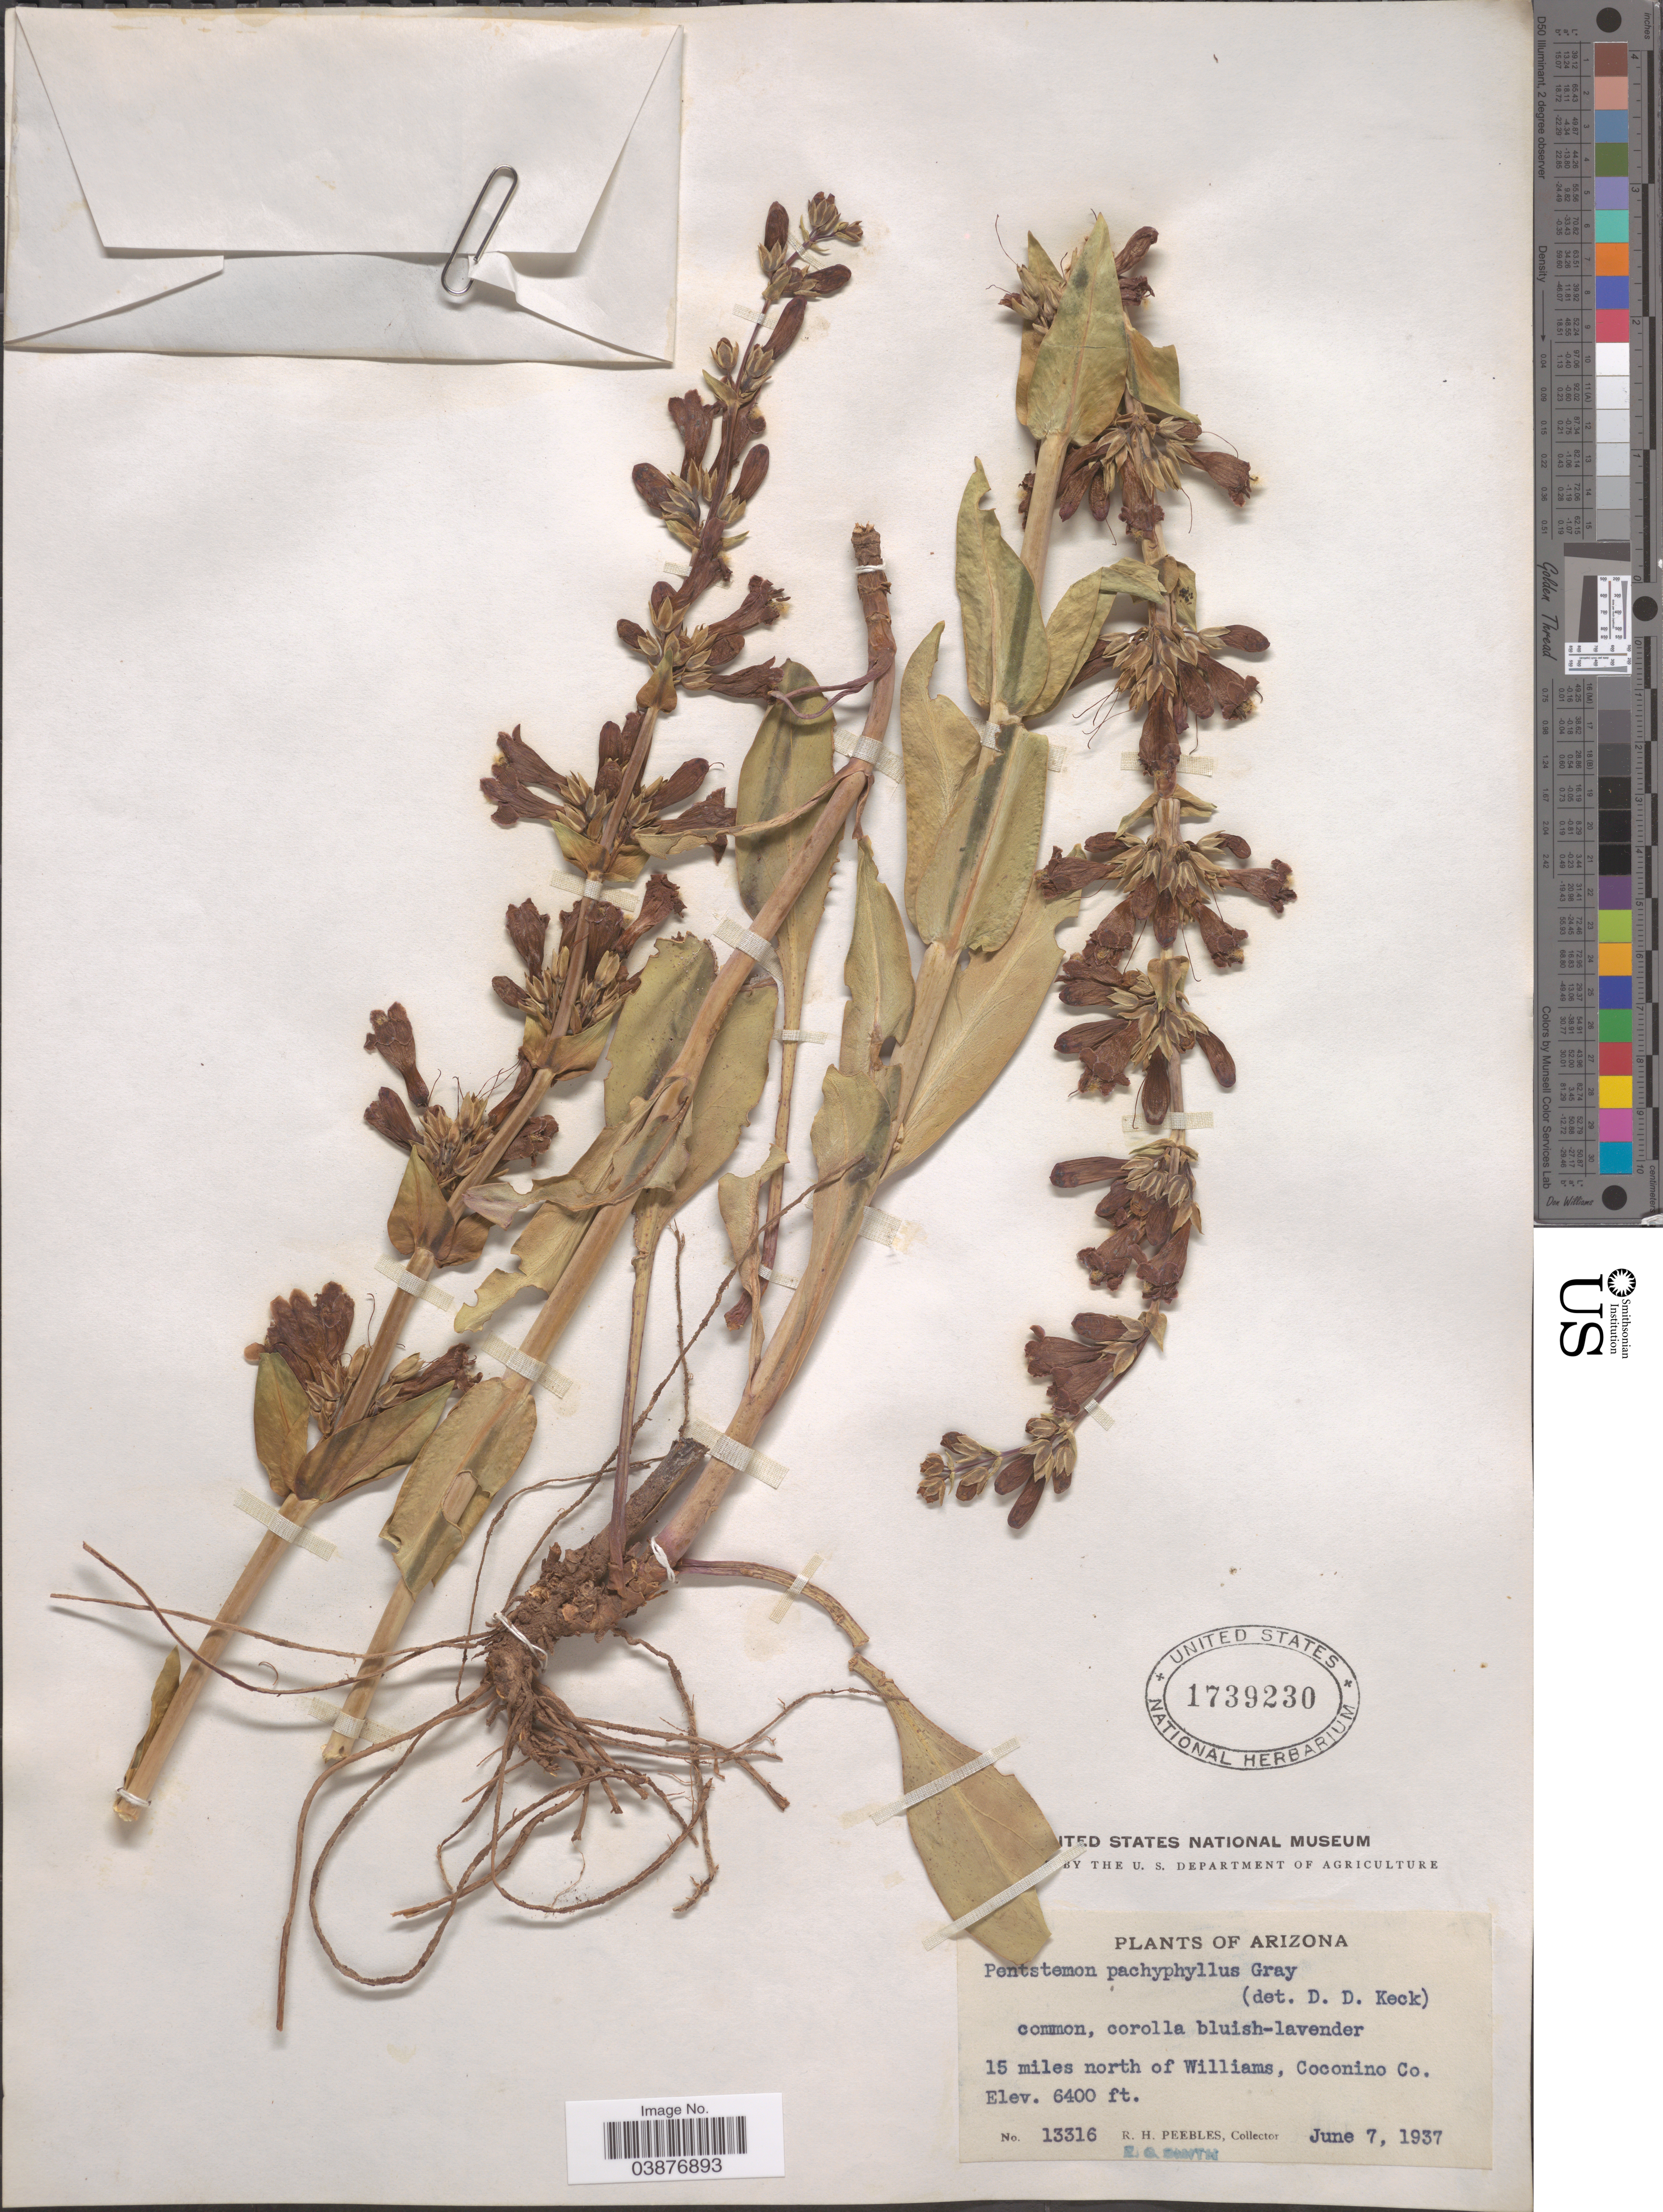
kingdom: Plantae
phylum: Tracheophyta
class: Magnoliopsida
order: Lamiales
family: Plantaginaceae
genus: Penstemon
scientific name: Penstemon pachyphyllus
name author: A. Gray ex Rydb.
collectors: R. H. Peebles & E. G. Smith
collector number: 13316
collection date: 1937-06-07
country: United States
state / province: Arizona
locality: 15 miles north of Williams, Coconino Co.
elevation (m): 1951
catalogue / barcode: US 1739230